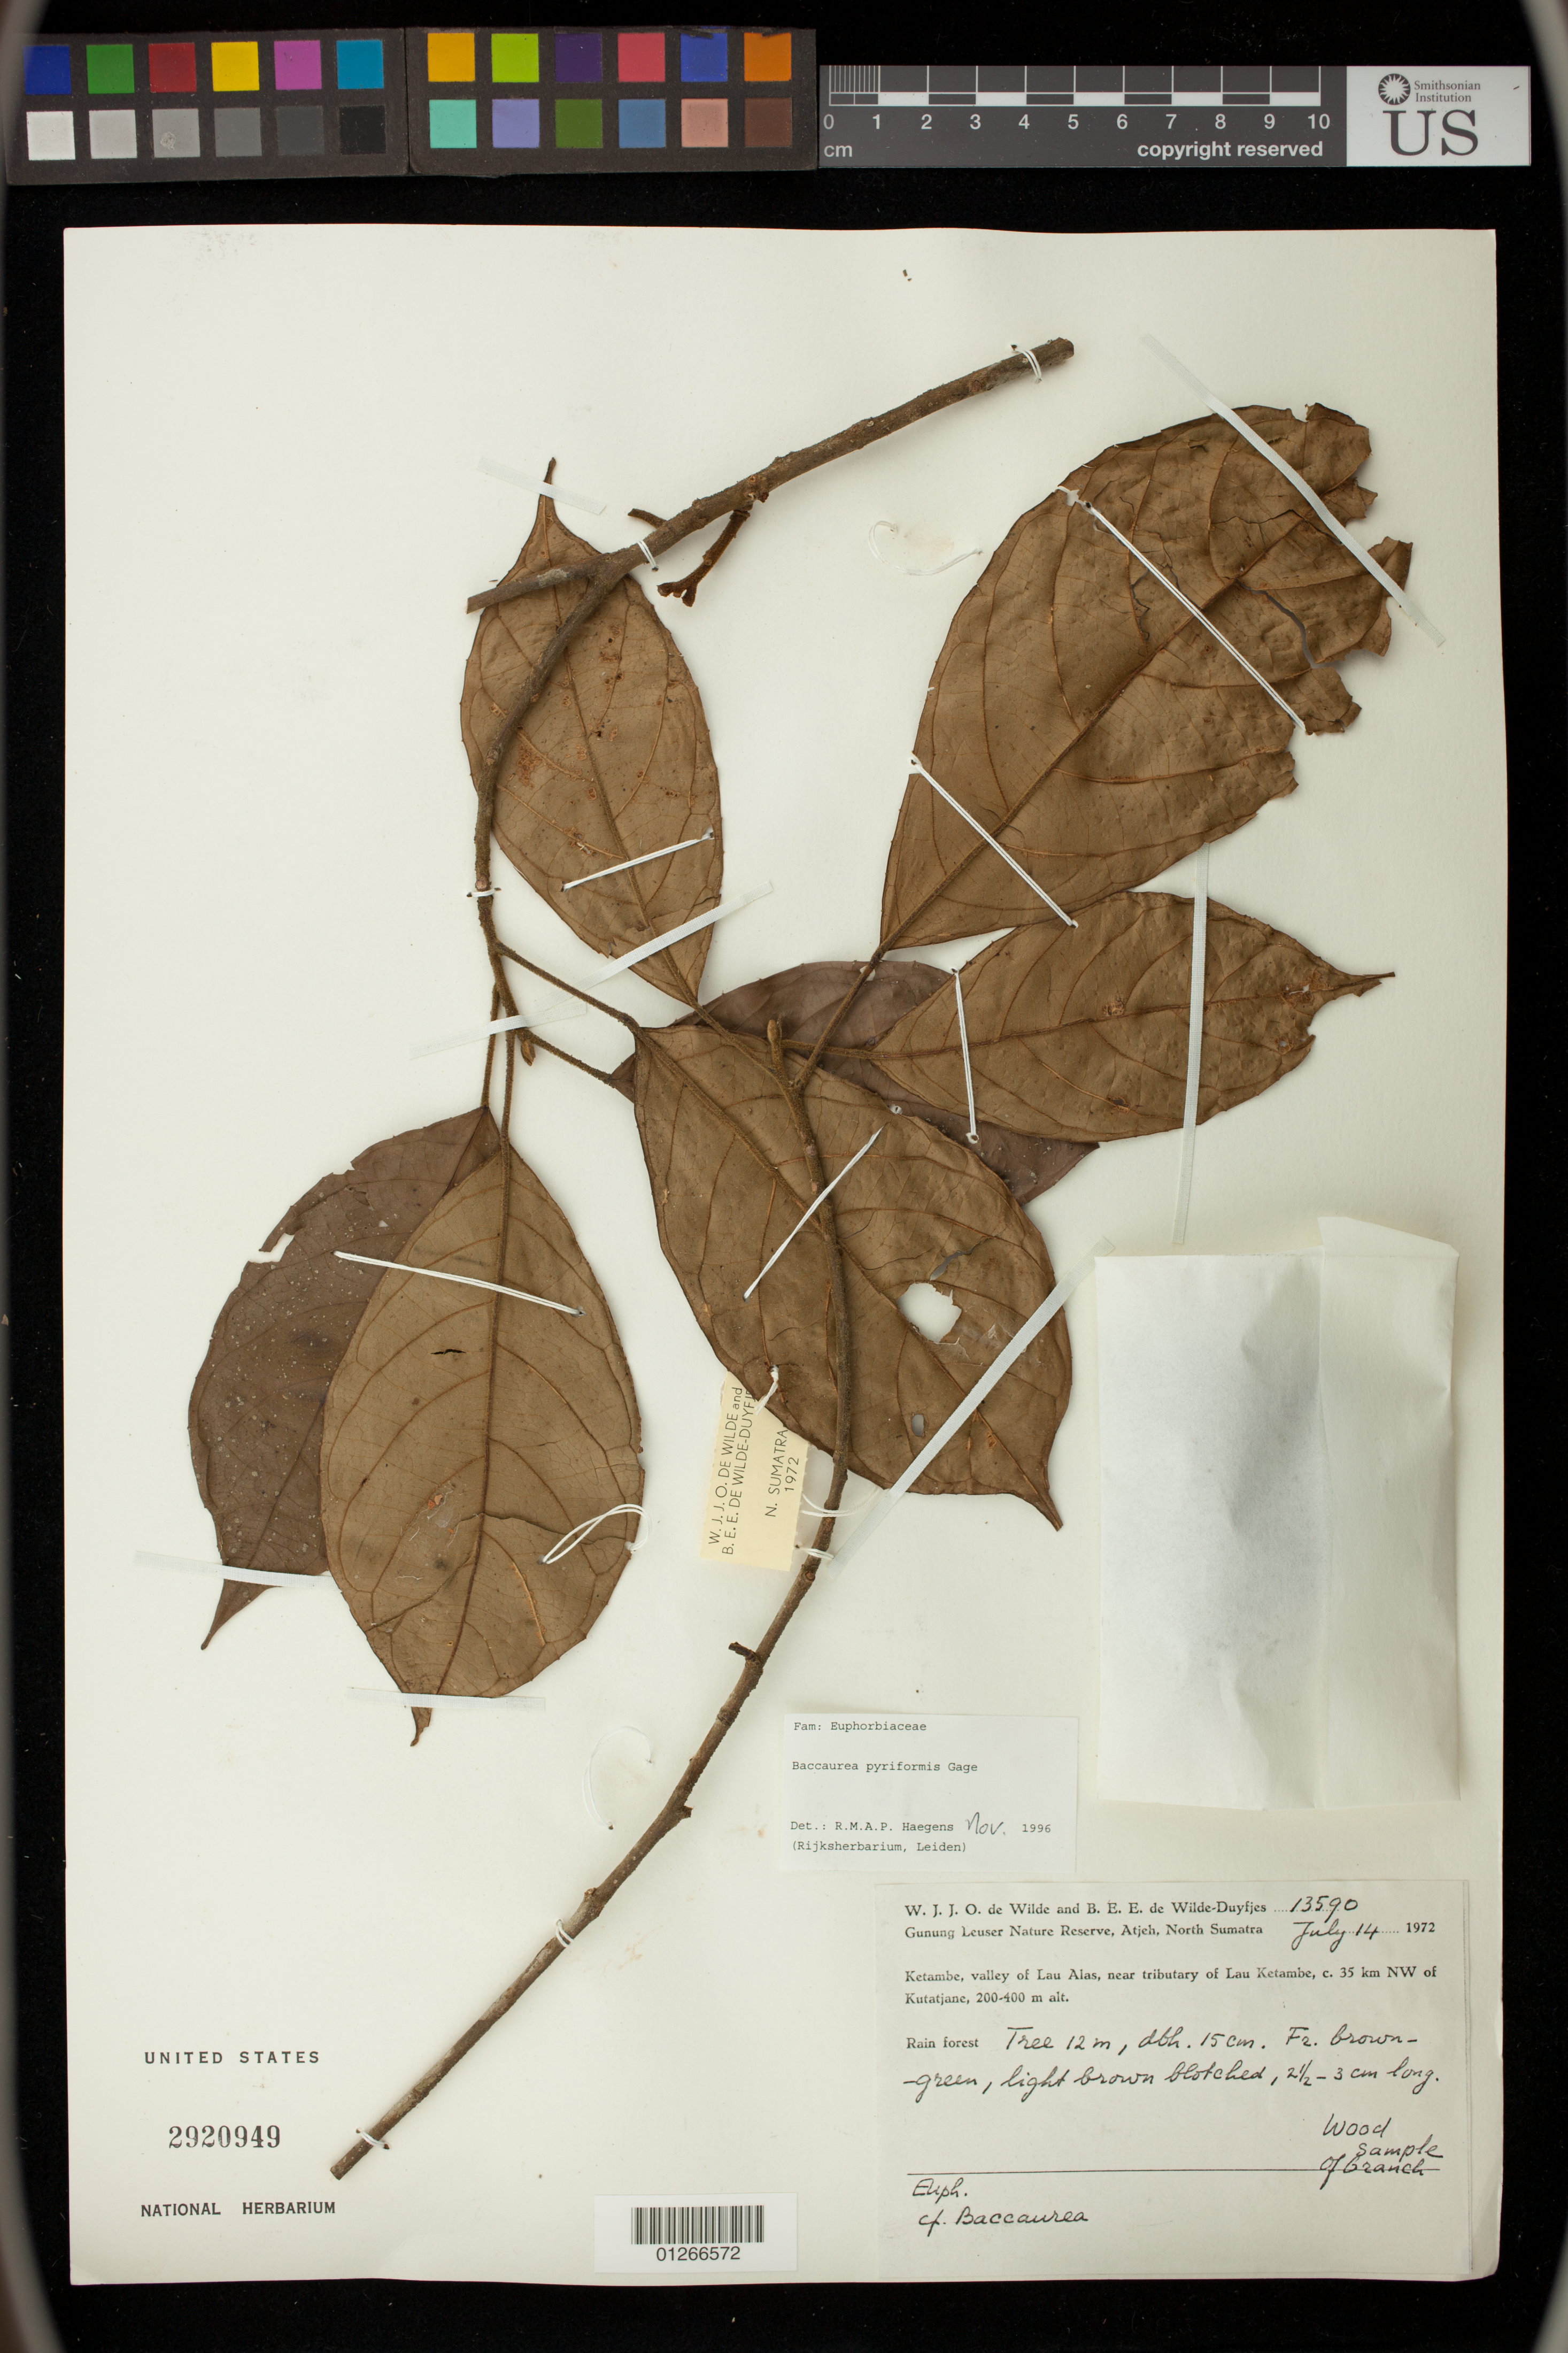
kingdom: Plantae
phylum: Tracheophyta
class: Magnoliopsida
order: Malpighiales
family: Phyllanthaceae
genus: Baccaurea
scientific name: Baccaurea pyriformis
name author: Gage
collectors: W. J. de Wilde & B. E. de Wilde-Duyfjes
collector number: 13590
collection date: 1972-07-14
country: Indonesia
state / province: Sumatra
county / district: Aceh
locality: Gunung Leuser Nature Reserve, Atjeh, North Sumatra. Ketambe, valley of Lau Alas, near tributary of Lau Ketambe, c. 35 km NW of Kutatjane.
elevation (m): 200